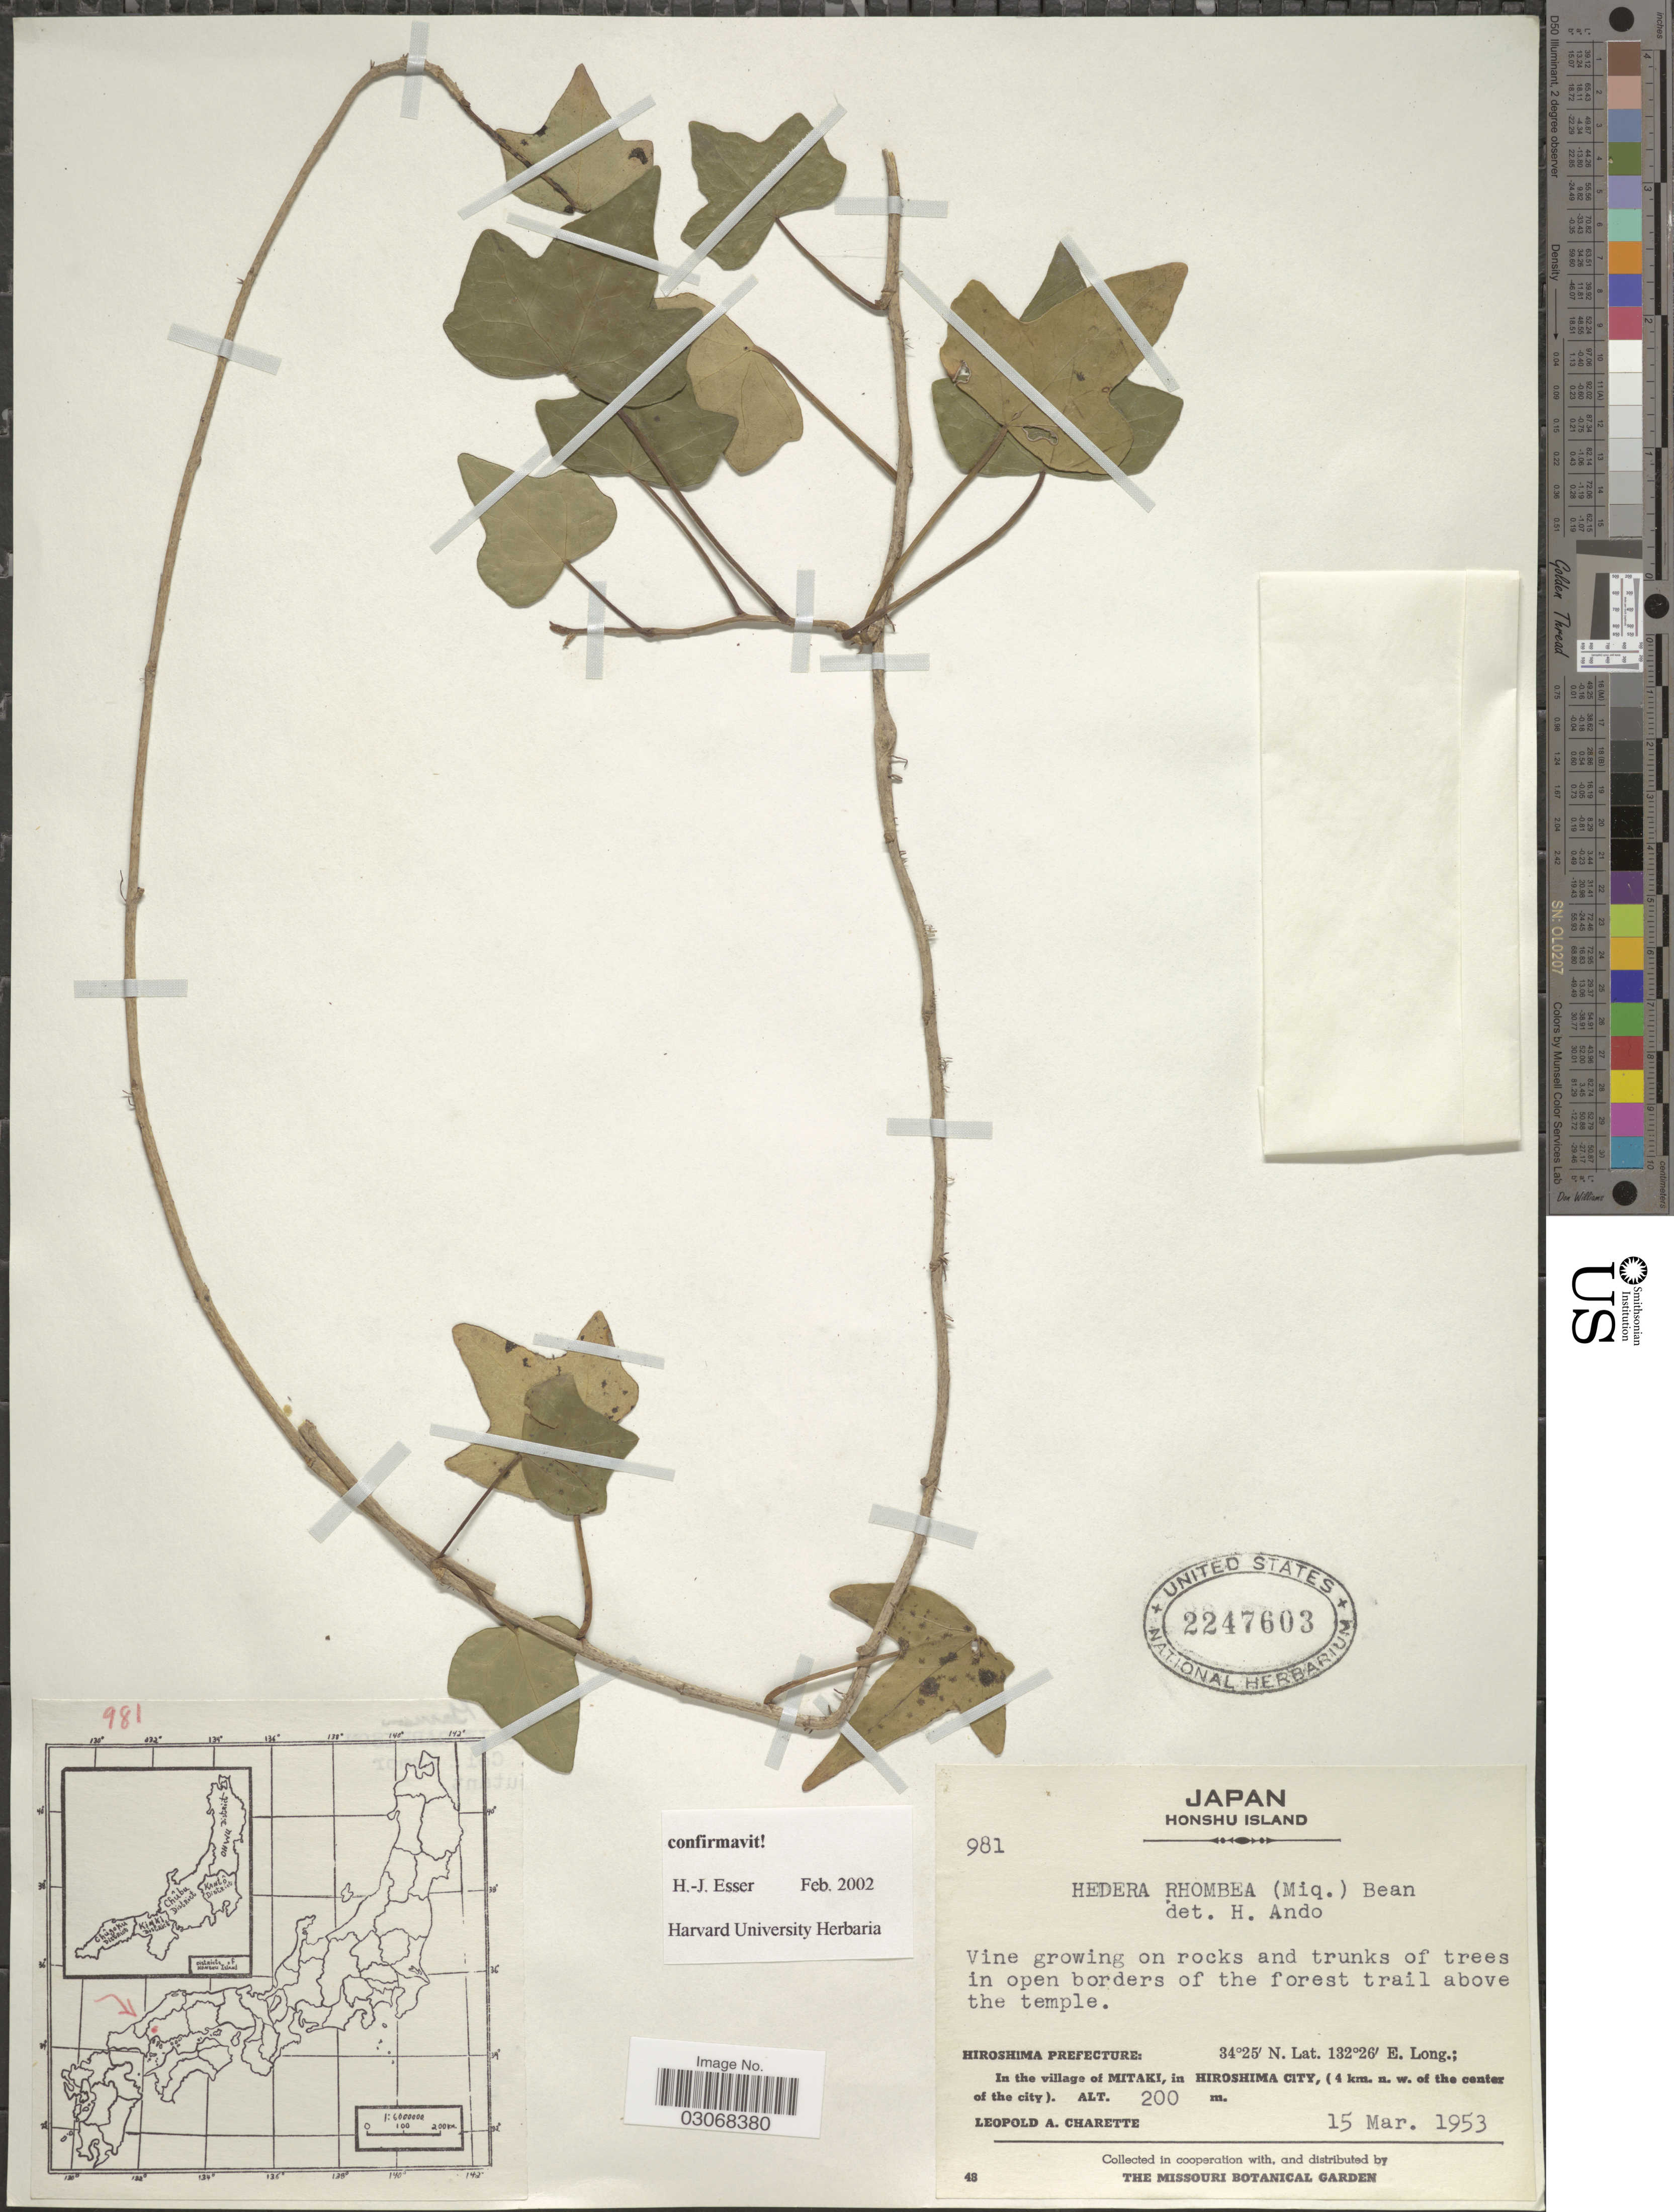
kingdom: Plantae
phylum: Tracheophyta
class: Magnoliopsida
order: Apiales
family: Araliaceae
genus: Hedera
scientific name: Hedera rhombea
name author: (Miq.) Bean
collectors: L. A. Charette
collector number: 981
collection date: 1953-03-15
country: Japan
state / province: Hirosima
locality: Honshu Island. Hiroshima Prefecture: In the village of Mitaki, in Hiroshima City, ( 4 km. n.w. of the center of the city).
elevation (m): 200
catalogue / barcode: US 2247603